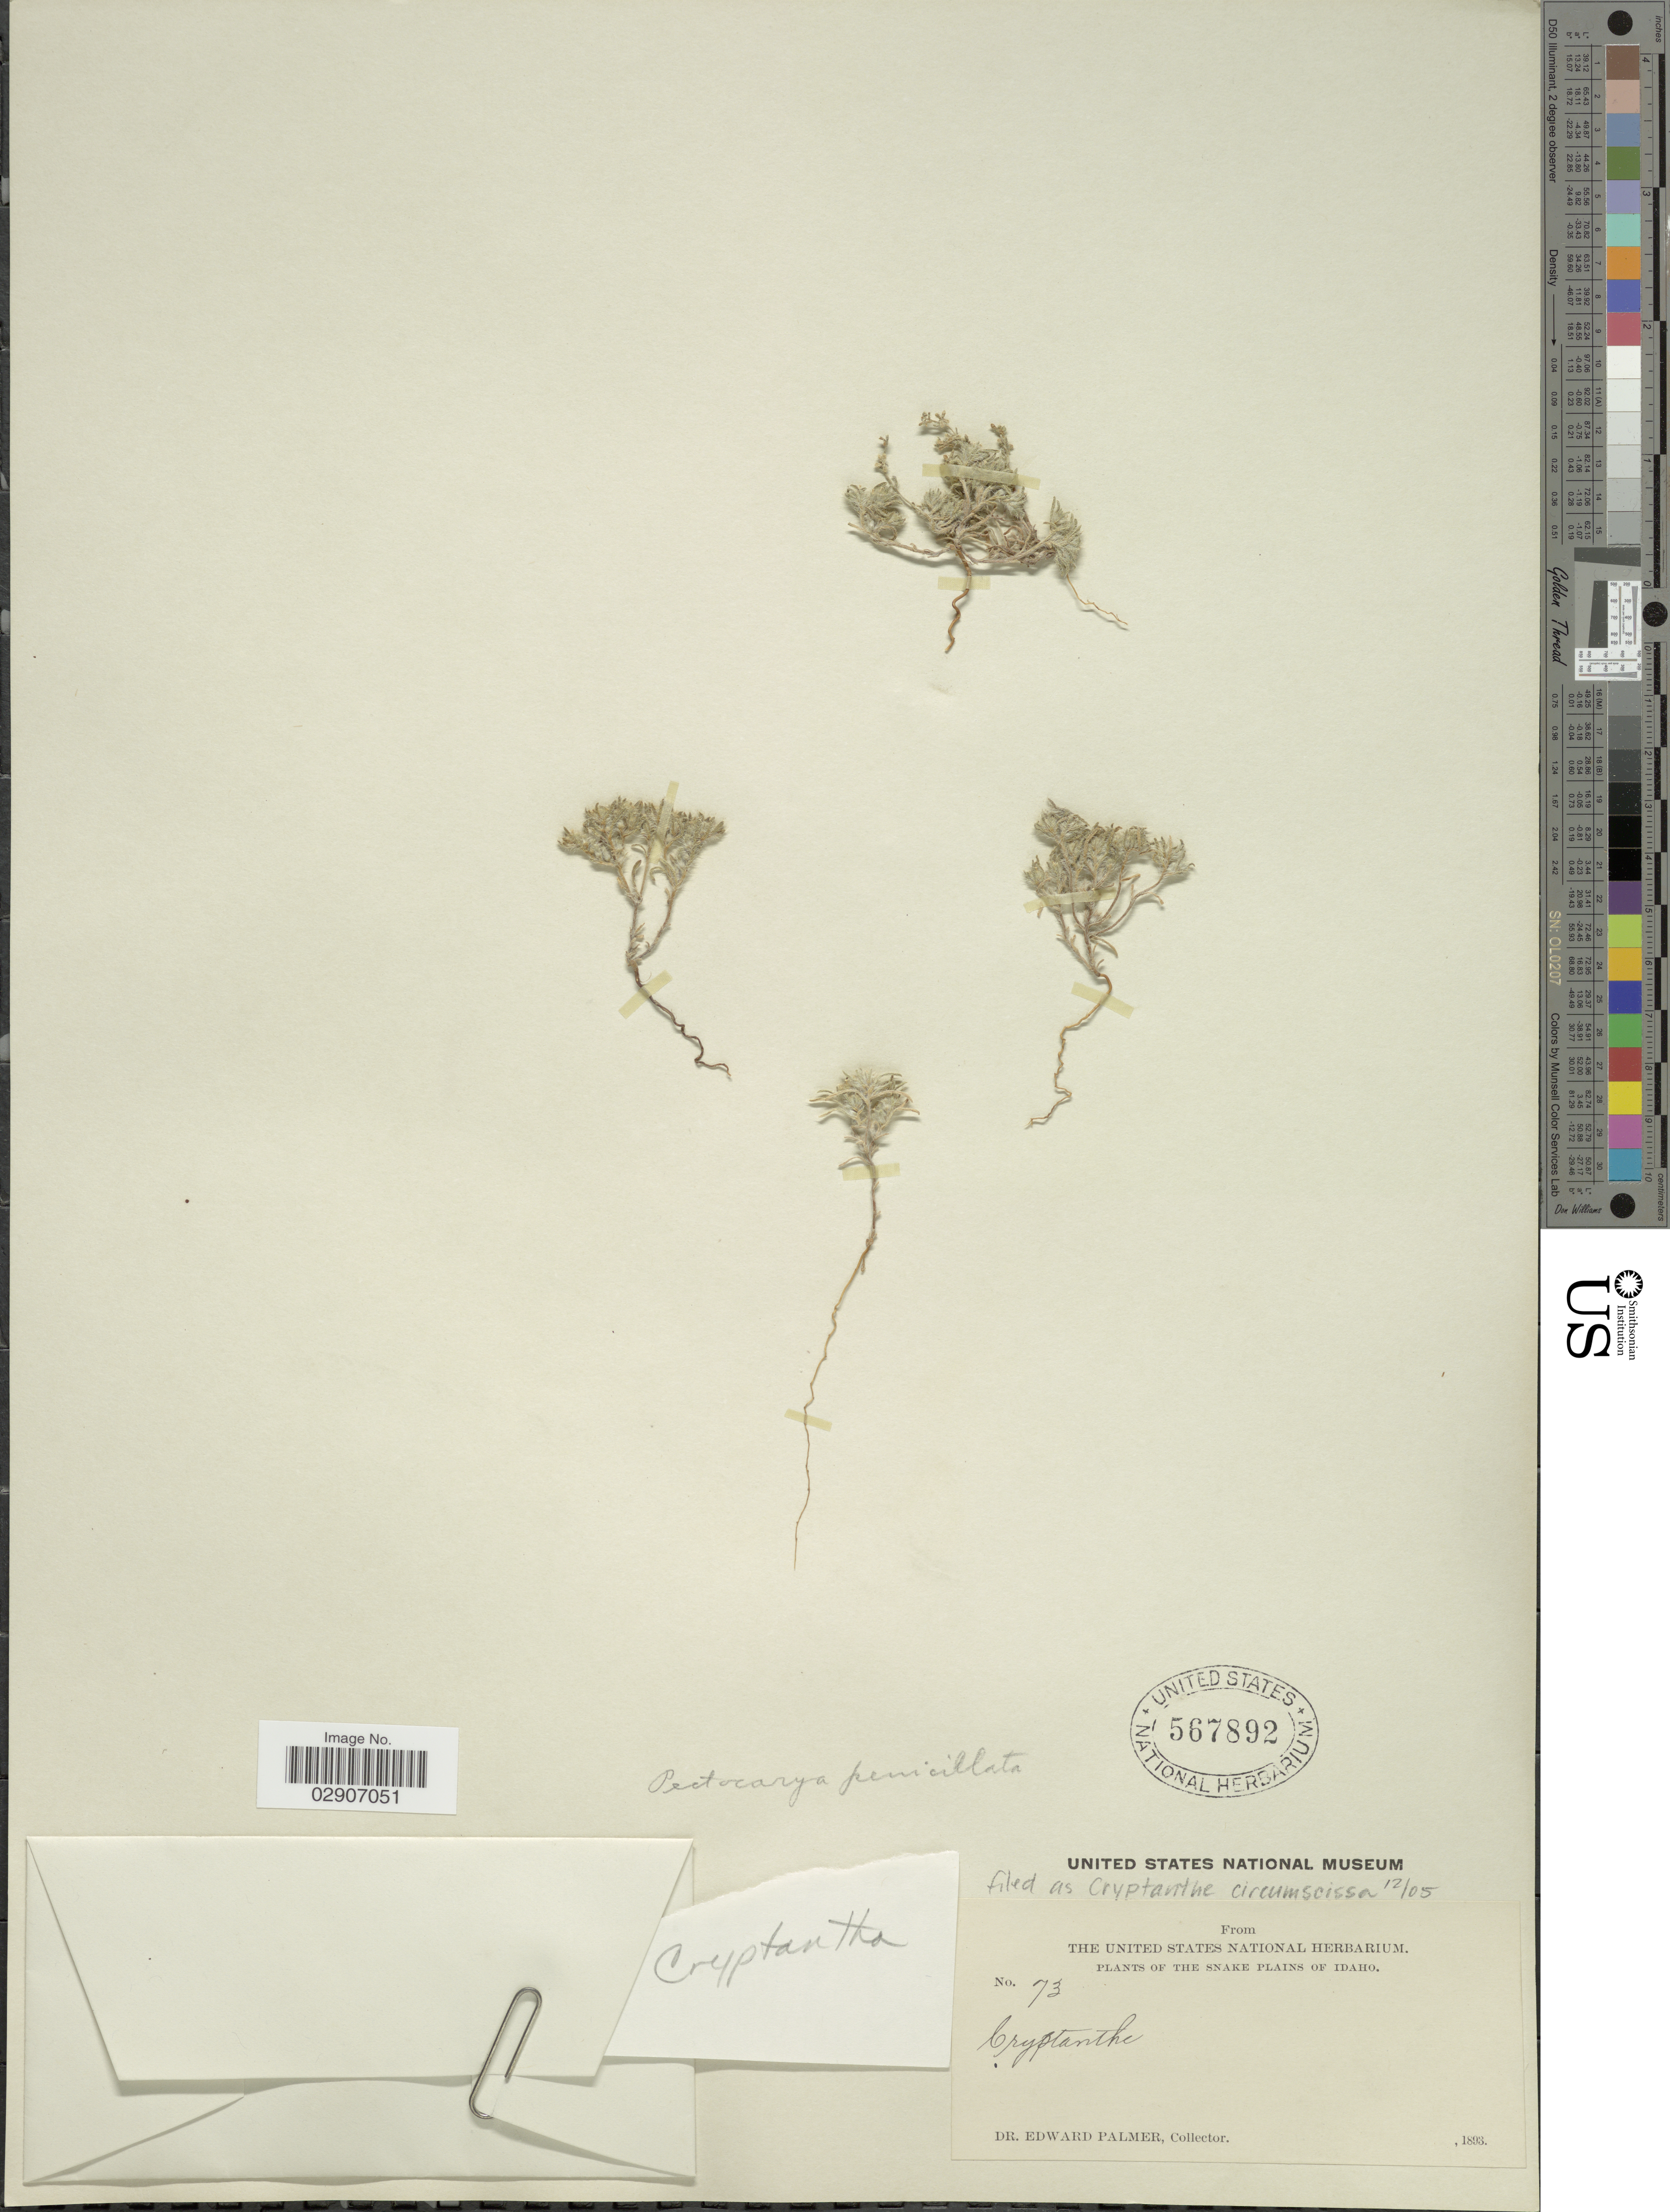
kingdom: Plantae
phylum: Tracheophyta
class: Magnoliopsida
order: Boraginales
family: Boraginaceae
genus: Cryptantha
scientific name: Cryptantha circumscissa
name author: (Hook. & Arn.) I.M. Johnst.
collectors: E. Palmer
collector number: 73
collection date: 1893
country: United States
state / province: Idaho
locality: The Snake Plains of Idaho.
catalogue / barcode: US 567892